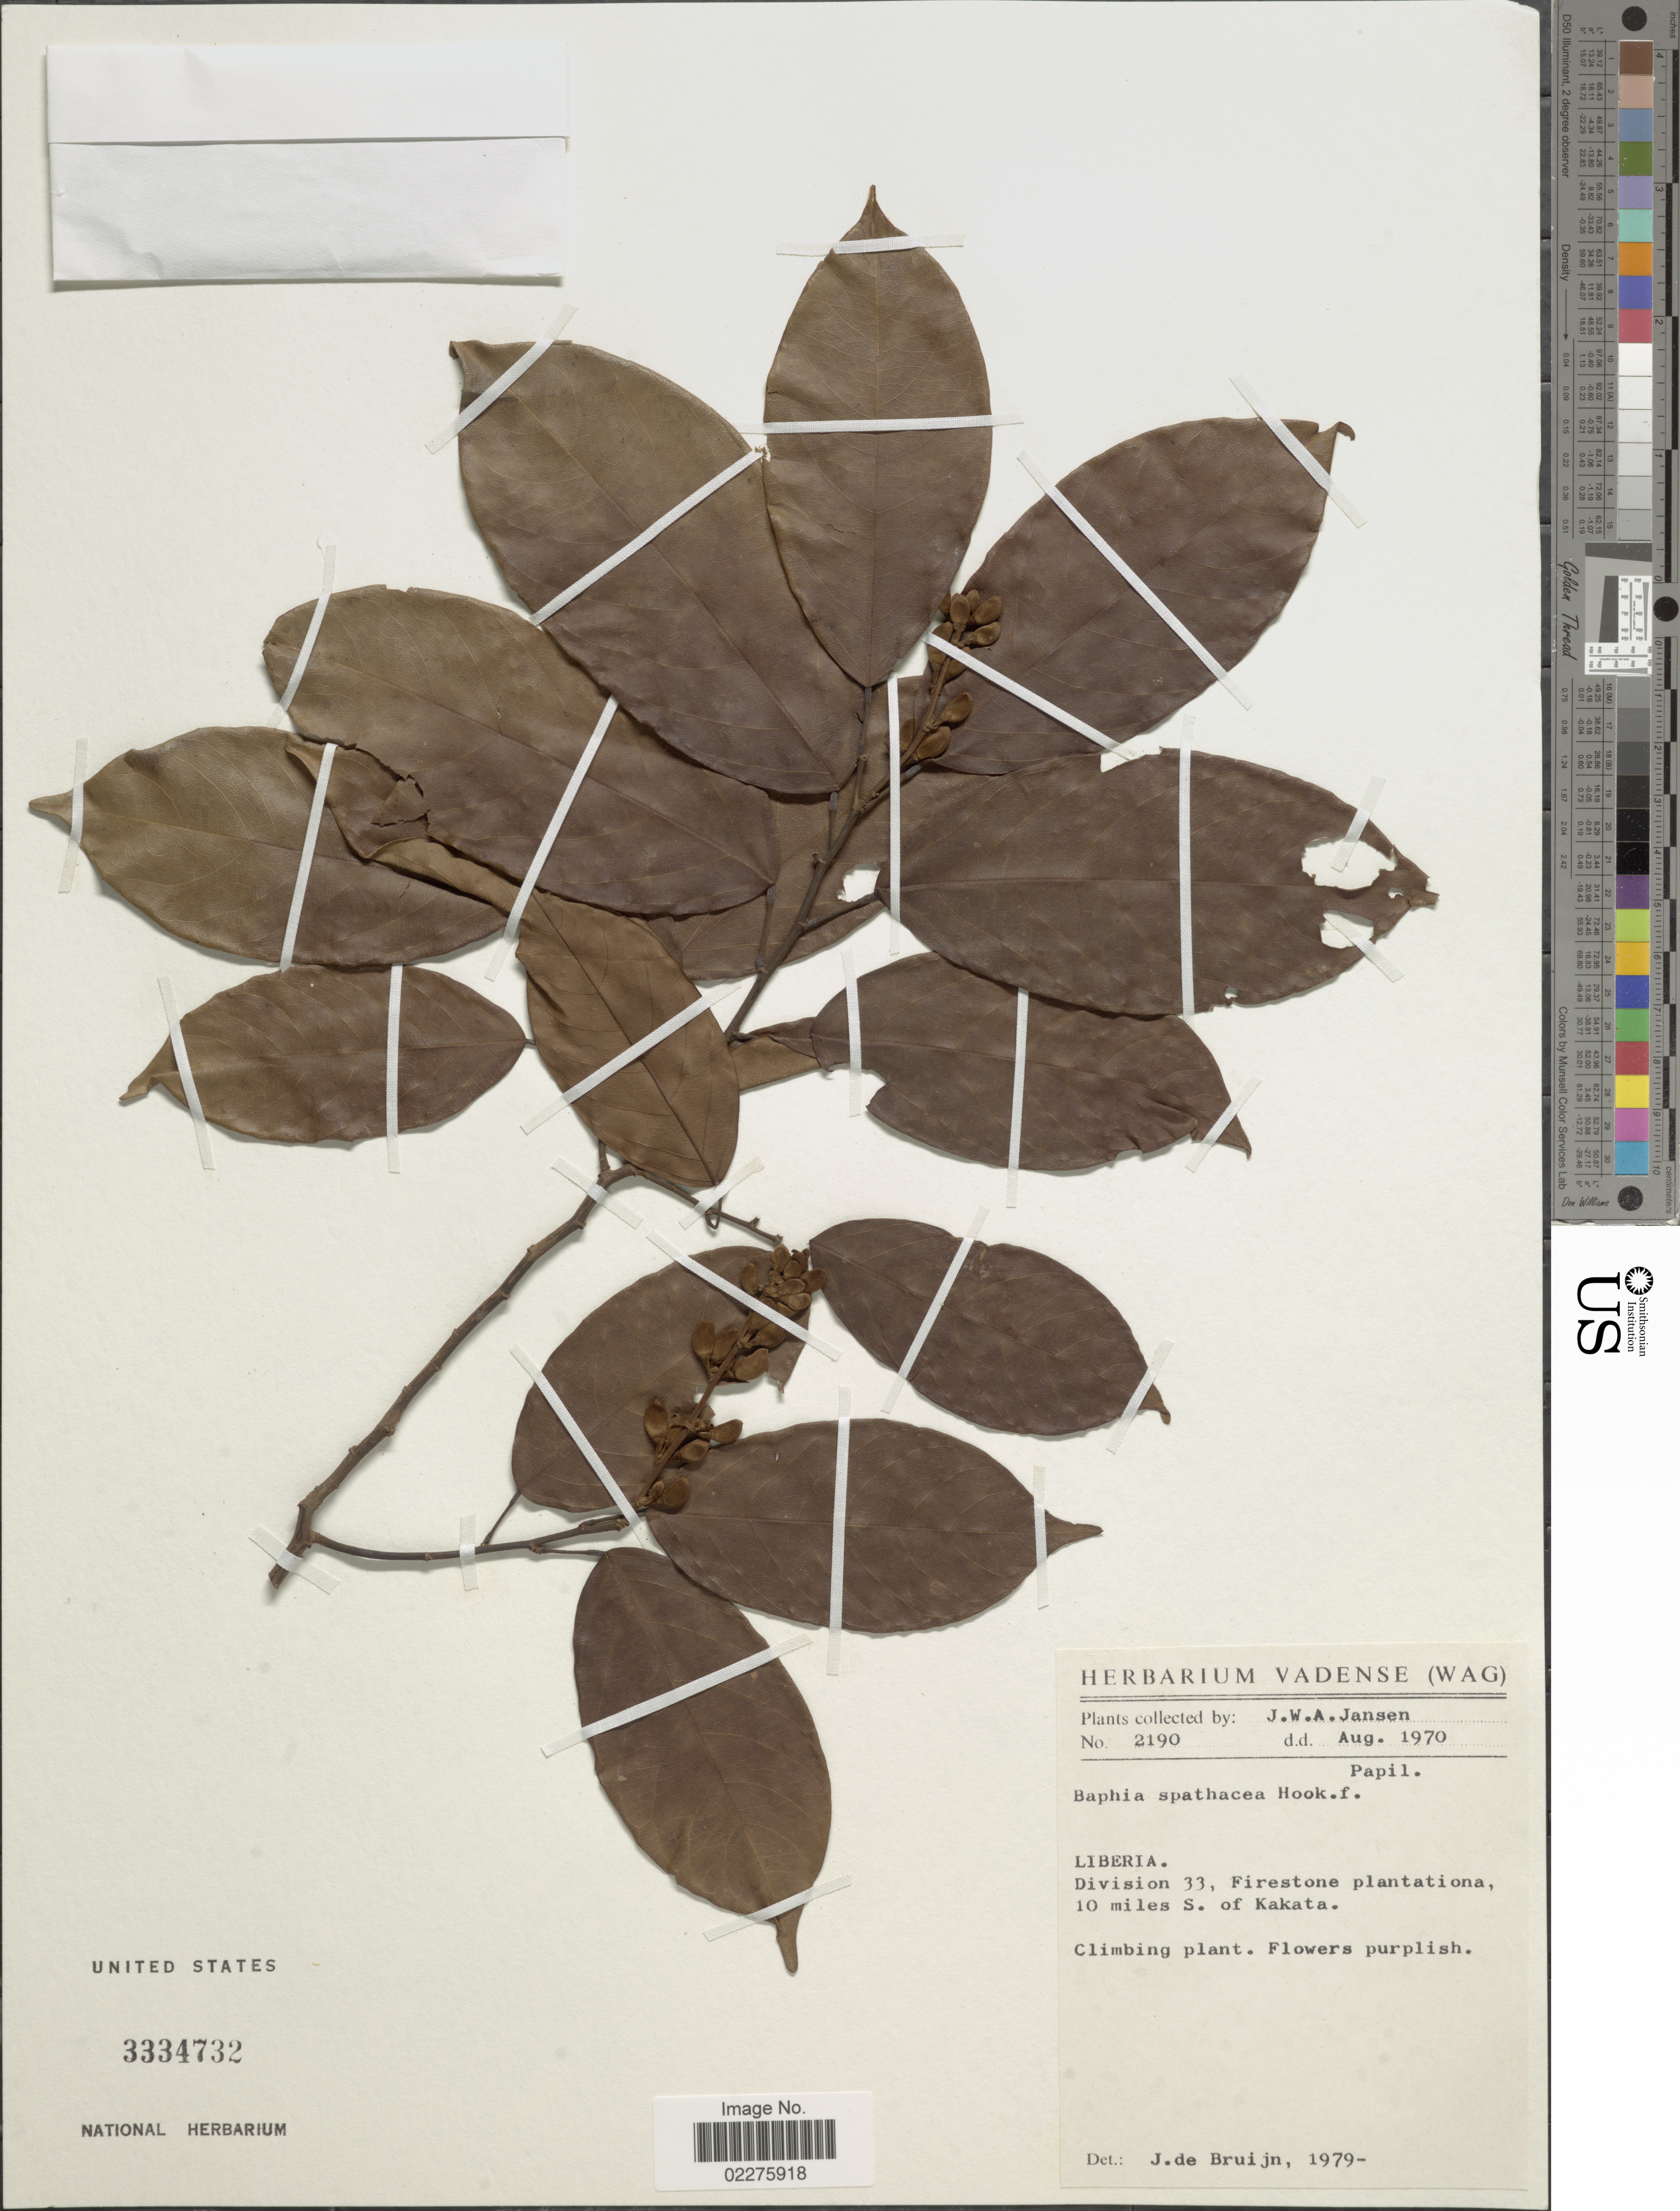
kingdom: Plantae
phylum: Tracheophyta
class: Magnoliopsida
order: Fabales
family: Fabaceae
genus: Baphia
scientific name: Baphia spathacea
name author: Hook. f.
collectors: J. Jansen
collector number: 2190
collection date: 1970-08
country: Liberia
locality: Division 33, Firestone plantationa, 10 miles S. of Kakata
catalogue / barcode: US 3334732